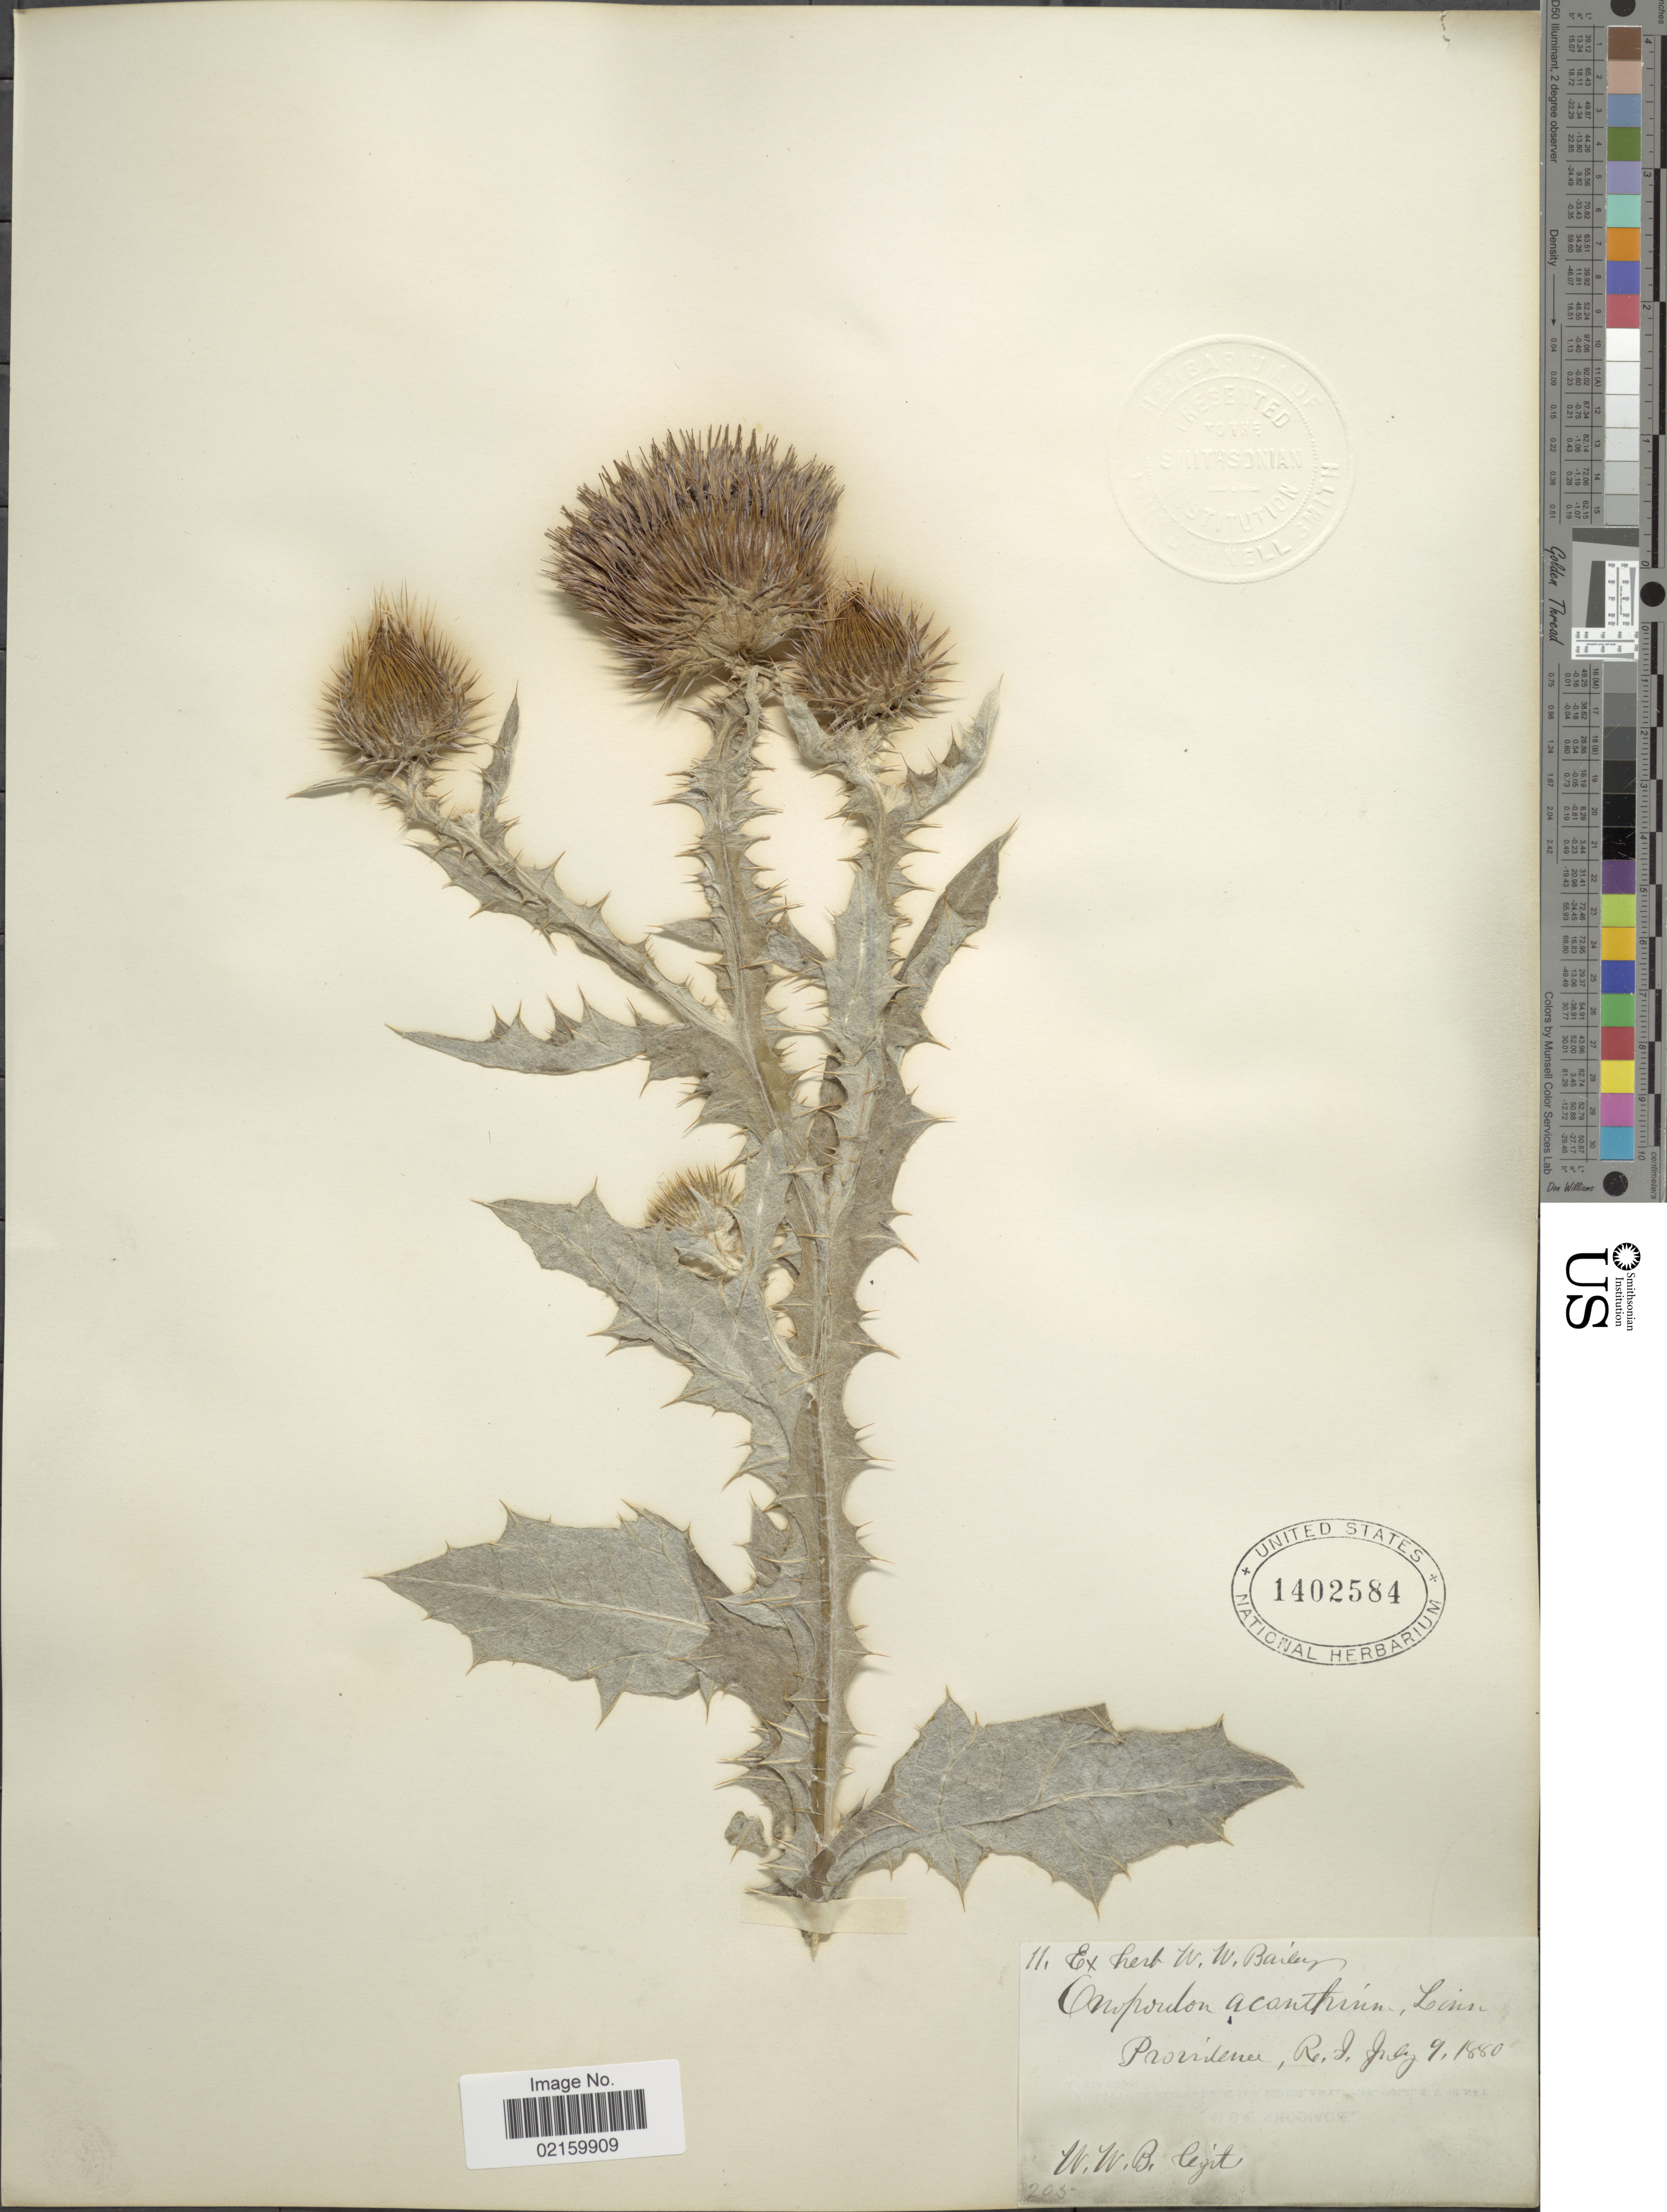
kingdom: Plantae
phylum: Tracheophyta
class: Magnoliopsida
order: Asterales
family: Asteraceae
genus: Onopordum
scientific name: Onopordum acanthium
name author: L.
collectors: W. W. Bailey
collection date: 1888-07-09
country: United States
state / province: Rhode Island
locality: Providence, R. I.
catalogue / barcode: US 1402584